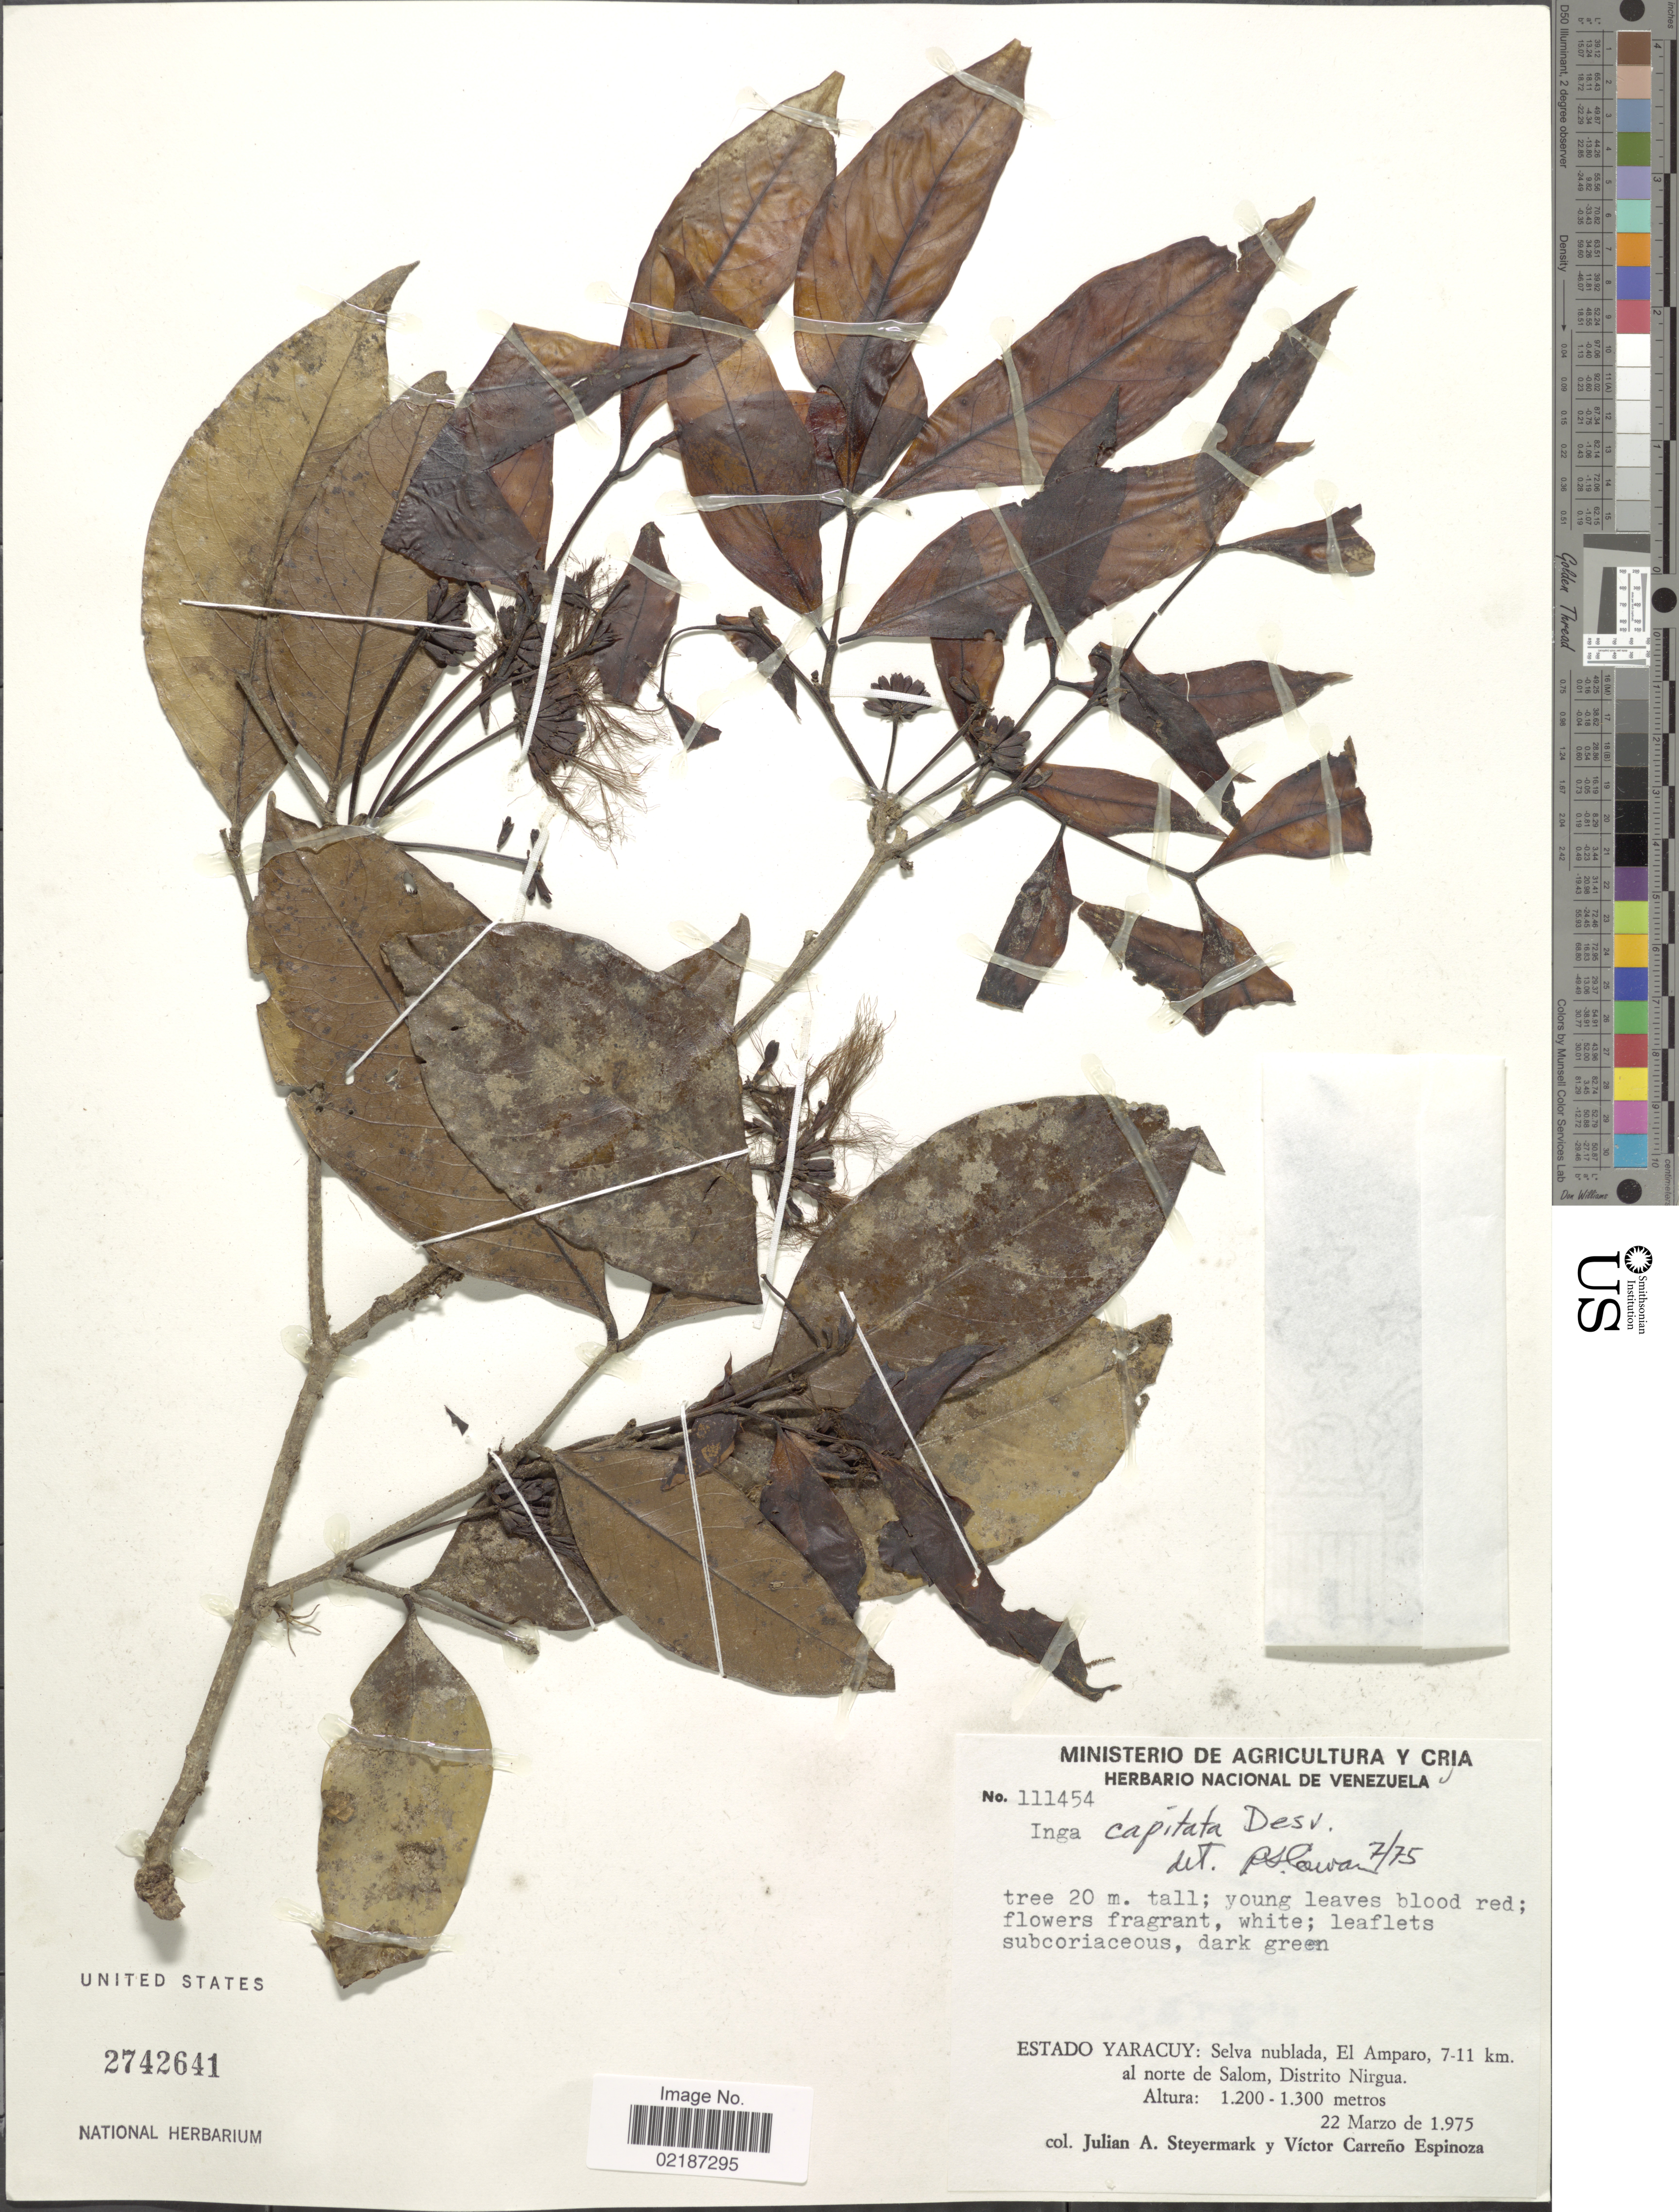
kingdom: Plantae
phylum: Tracheophyta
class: Magnoliopsida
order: Fabales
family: Fabaceae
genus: Inga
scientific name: Inga capitata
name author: Desv.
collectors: J. Steyermark & V. Carreño E.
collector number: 111454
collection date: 1975-03-22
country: Venezuela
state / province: Yaracuy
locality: Selva nublada, El Amparo, 7-11 km. al norte de Salom, Distrito Nirgua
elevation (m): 1200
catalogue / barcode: US 2742641